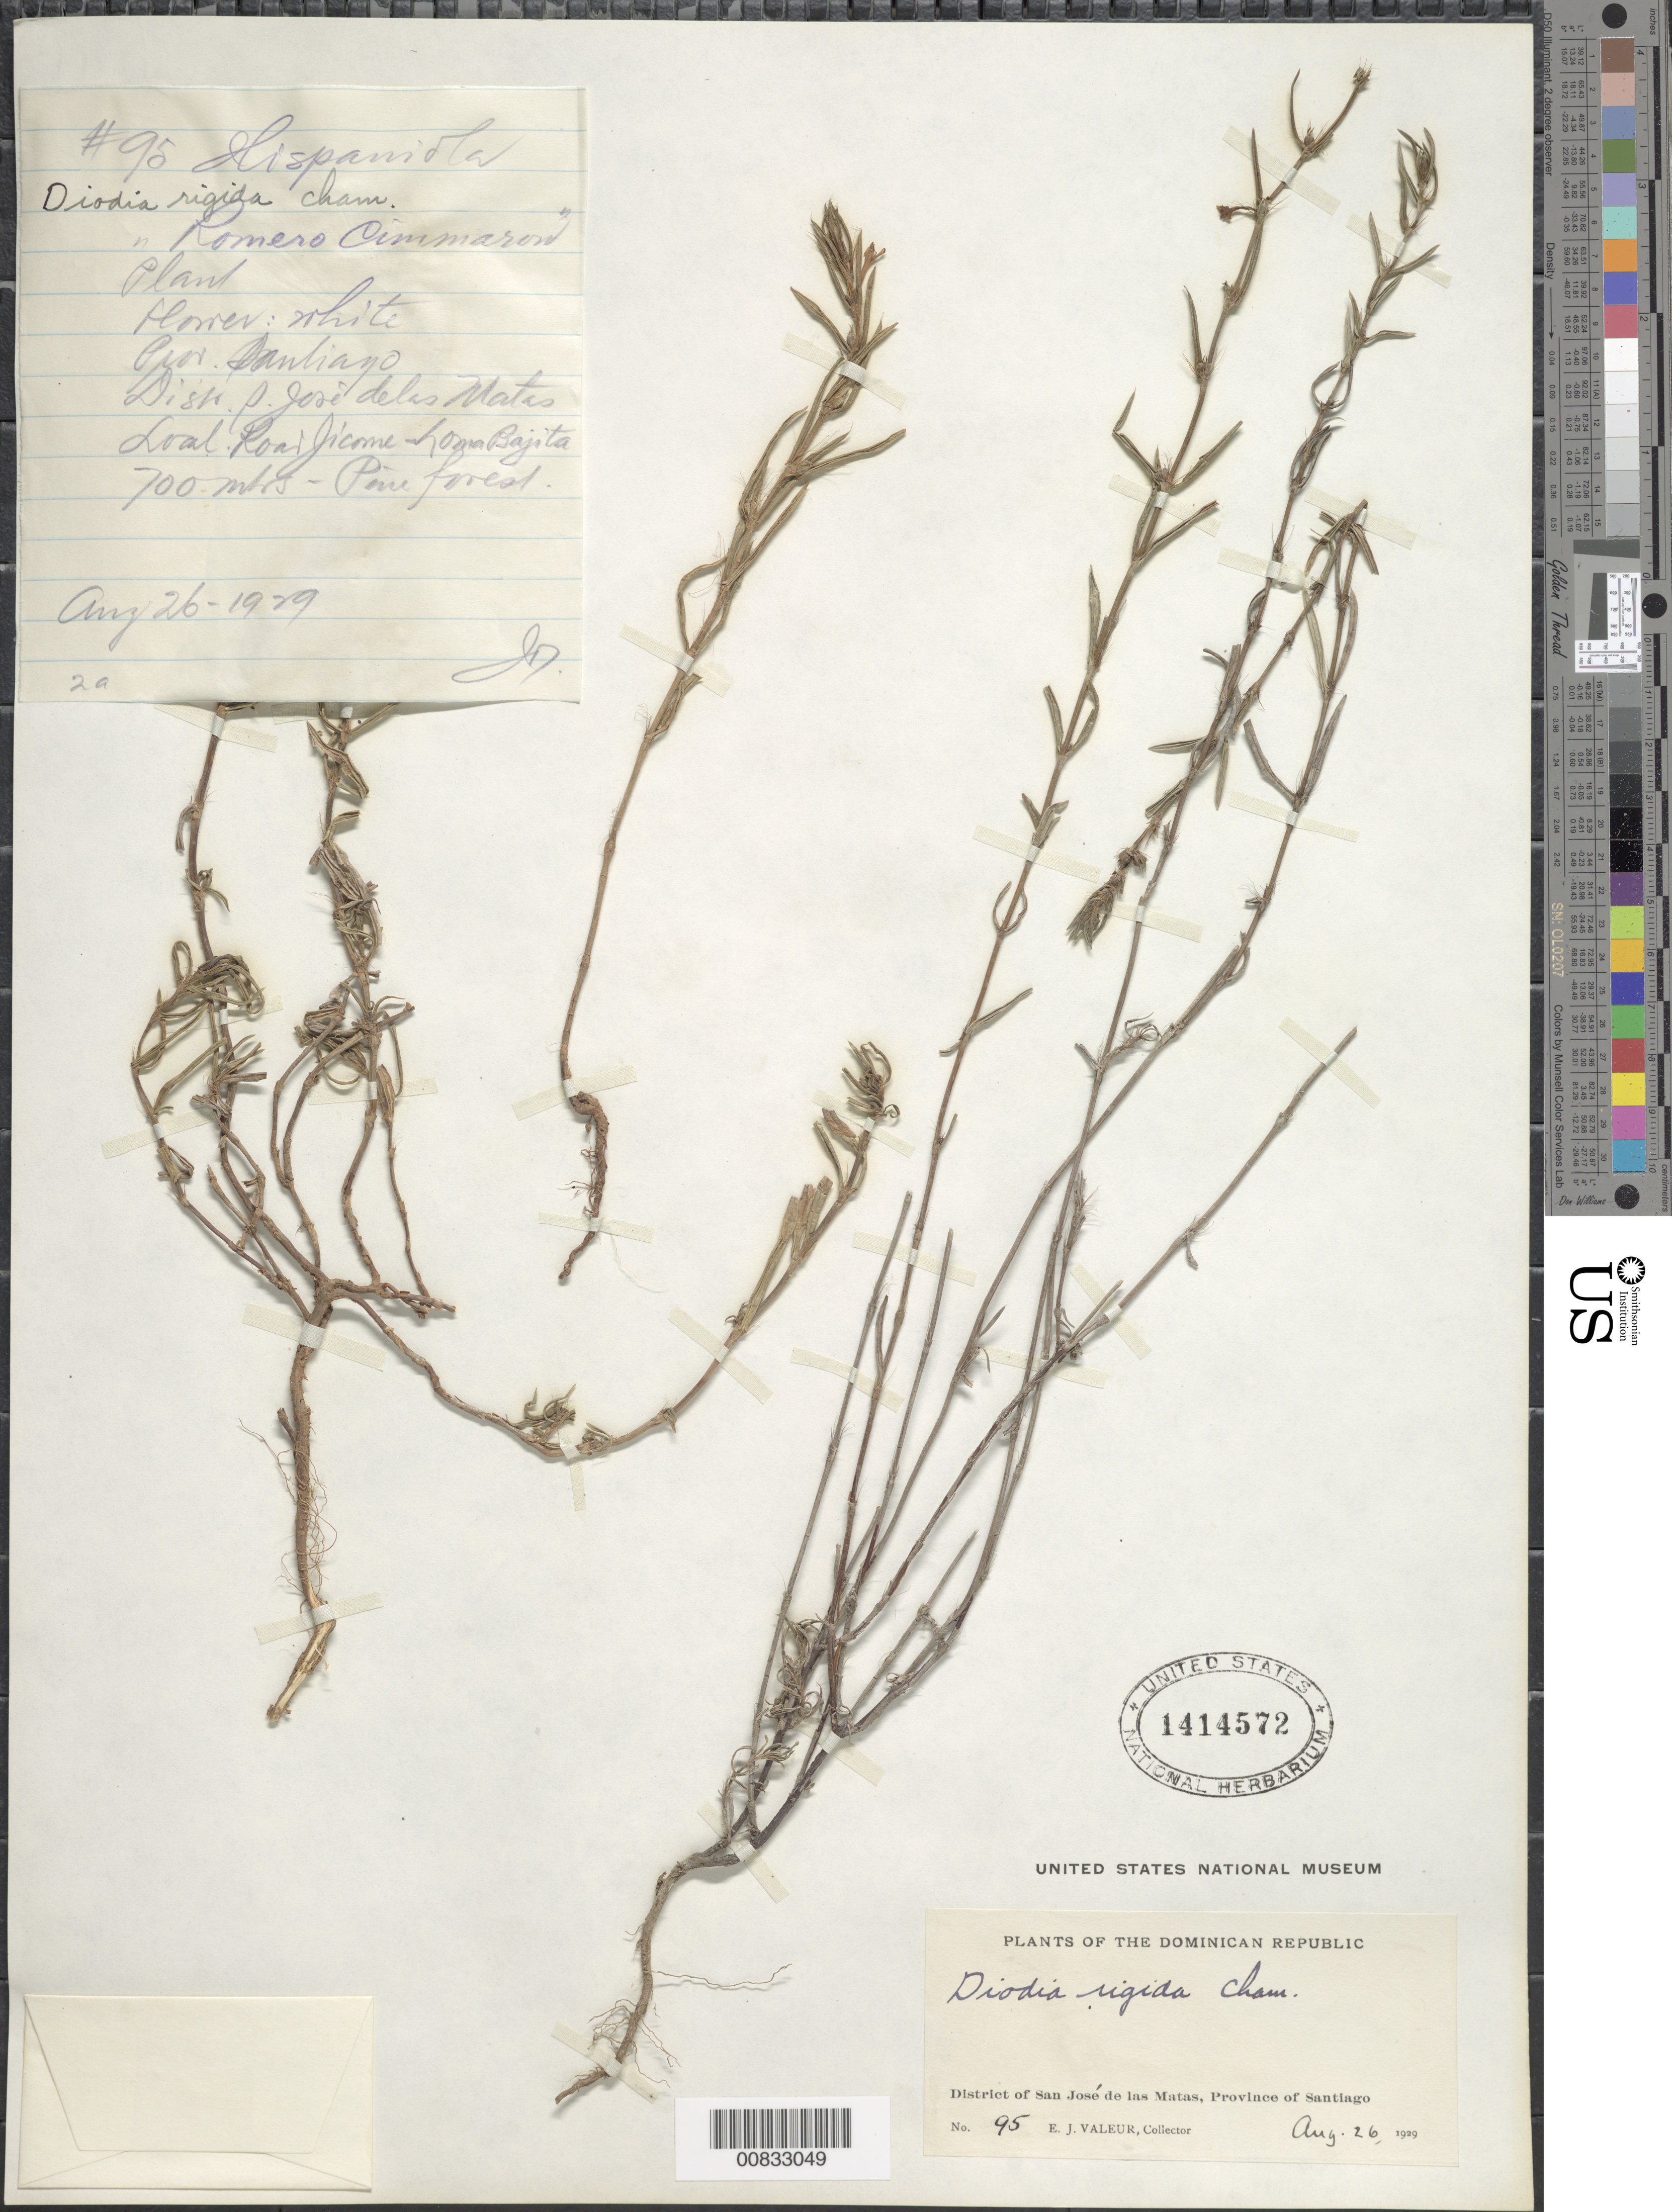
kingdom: Plantae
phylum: Tracheophyta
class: Magnoliopsida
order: Gentianales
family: Rubiaceae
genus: Diodella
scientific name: Diodella apiculata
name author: (Willd. ex Roem. & Schult.) Delprete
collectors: E. Valeur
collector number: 95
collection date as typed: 26 Aug 1929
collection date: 1929-08-26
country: Dominican Republic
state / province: Santiago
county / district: San José de las Matas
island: Hispaniola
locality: Road to Jicomé-Loma Bajita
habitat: Pine forest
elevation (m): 700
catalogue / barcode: US 1414572